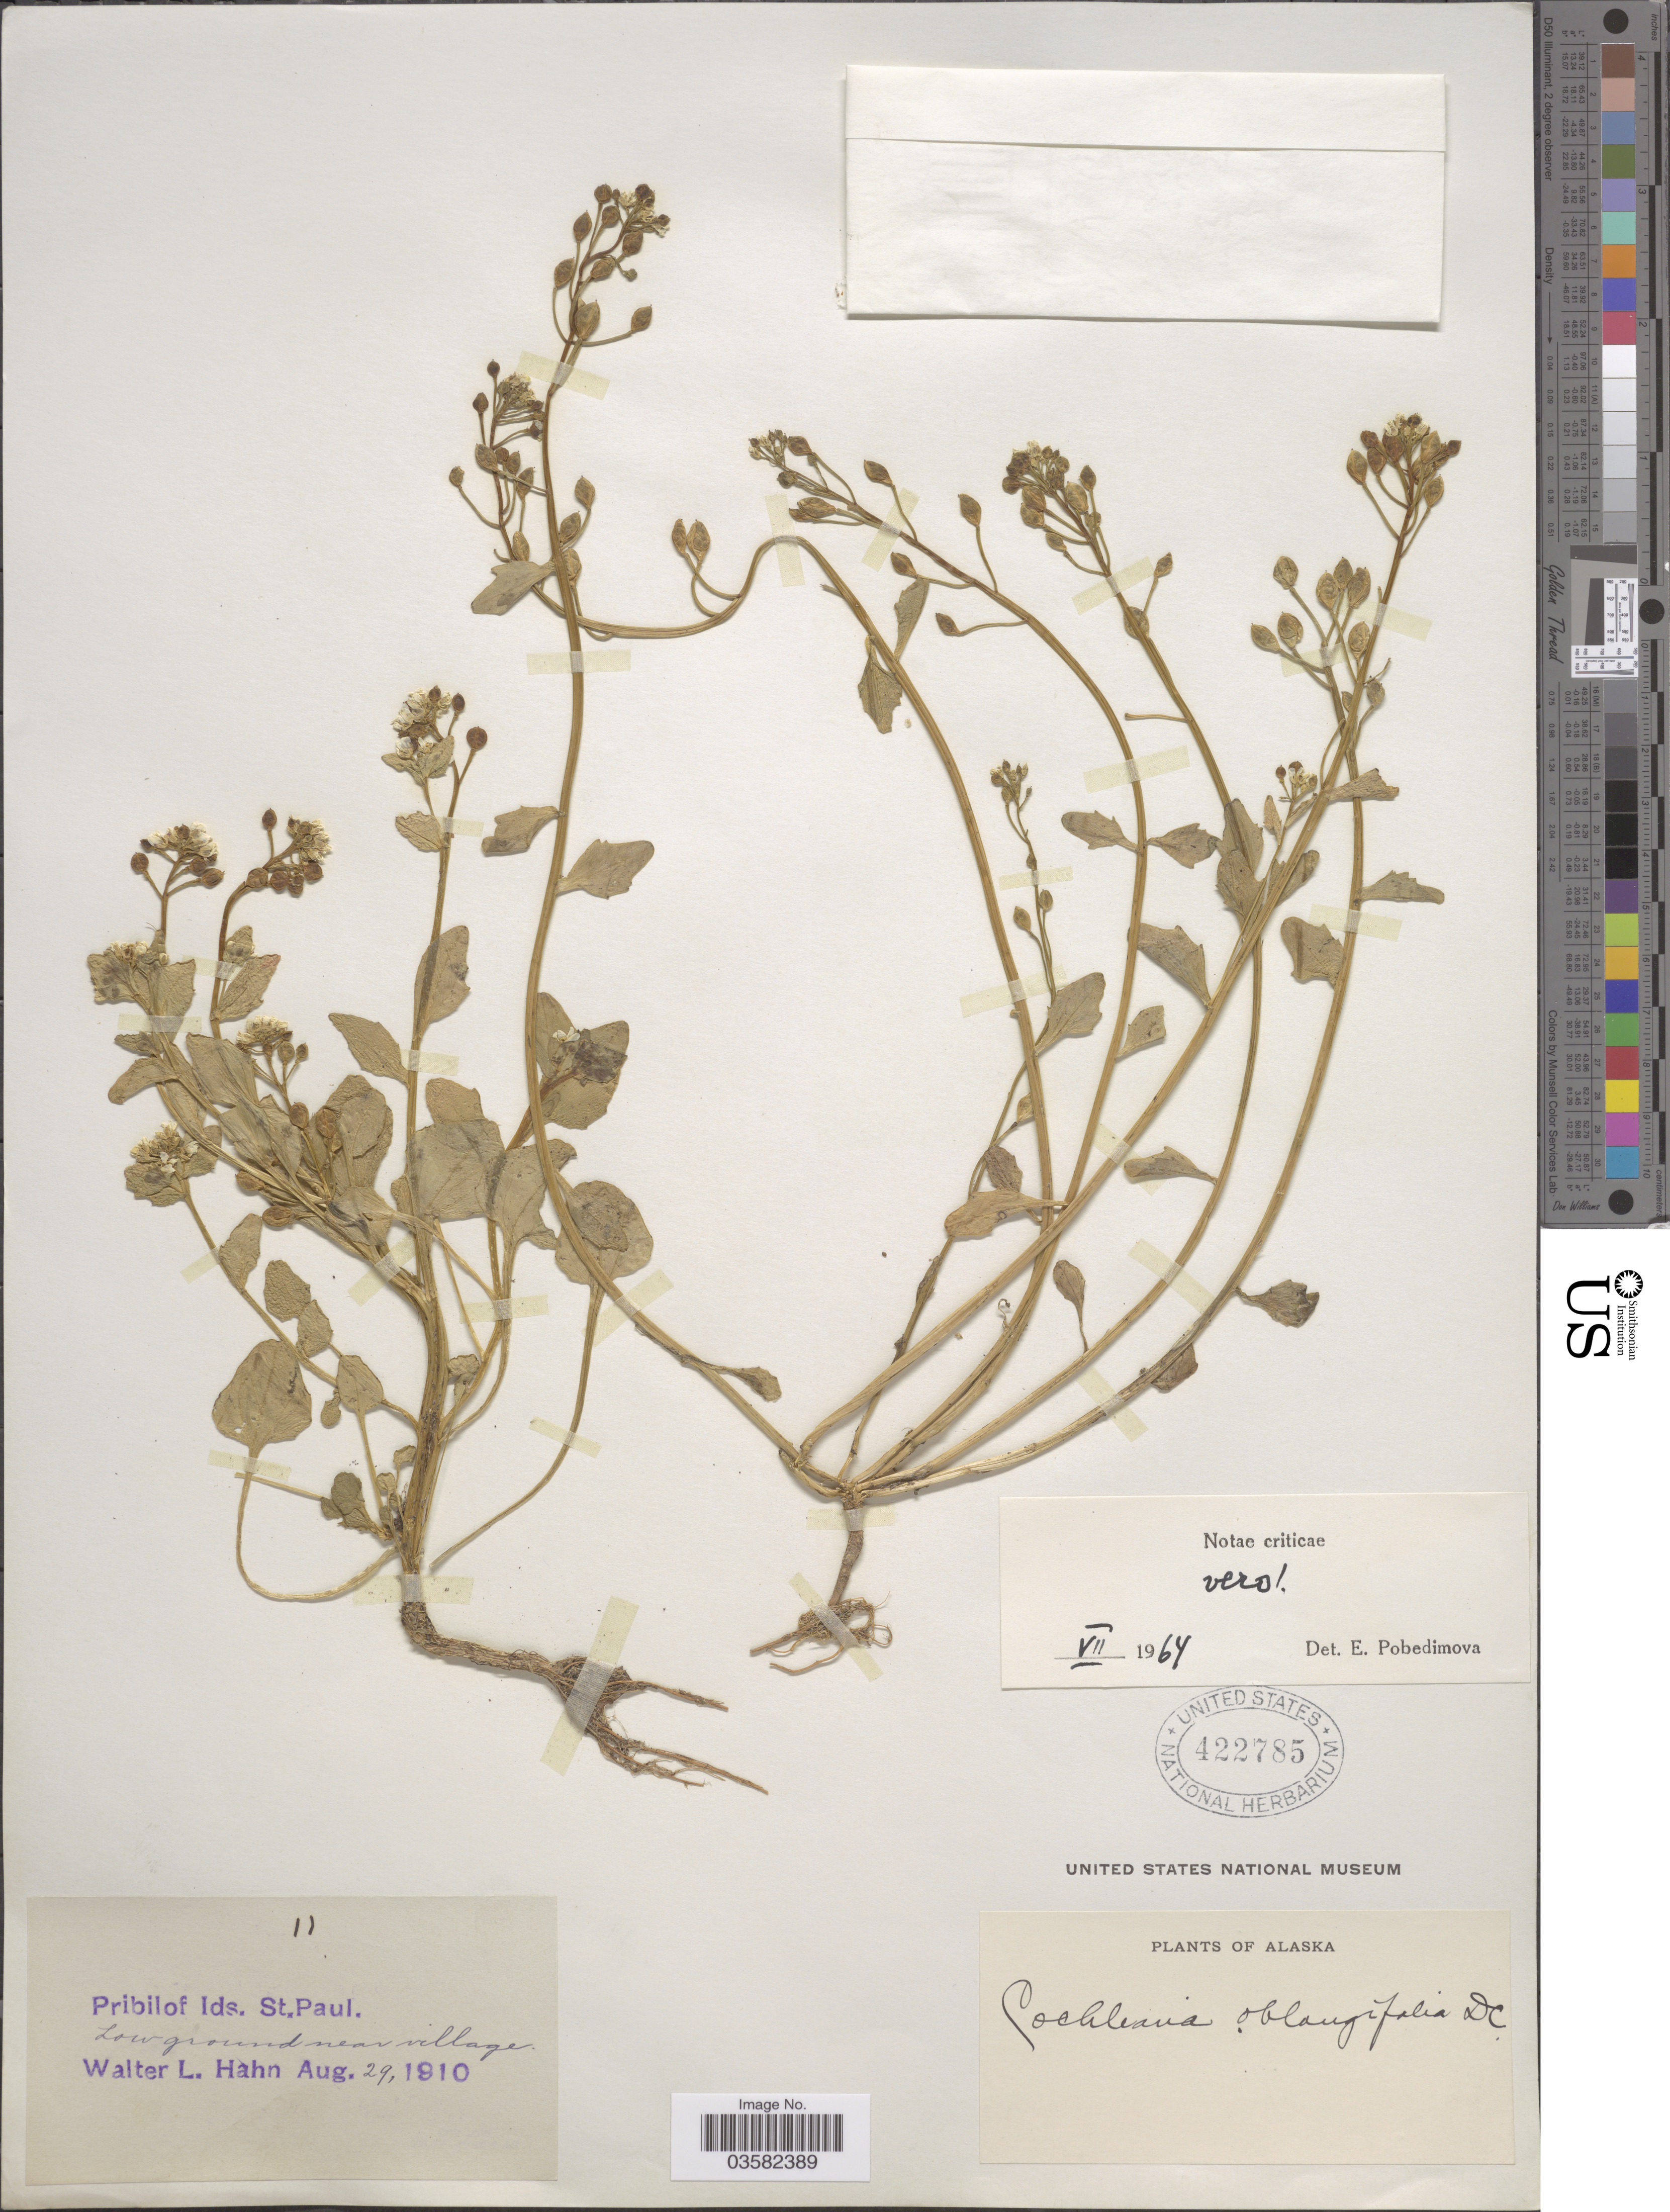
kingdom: Plantae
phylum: Tracheophyta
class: Magnoliopsida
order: Brassicales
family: Brassicaceae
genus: Cochlearia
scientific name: Cochlearia oblongifolia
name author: DC.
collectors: W. L. Hahn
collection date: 1910-08-29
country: United States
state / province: Alaska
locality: Pribilof Ids. St.Paul. Low ground near village.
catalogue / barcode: US 422785